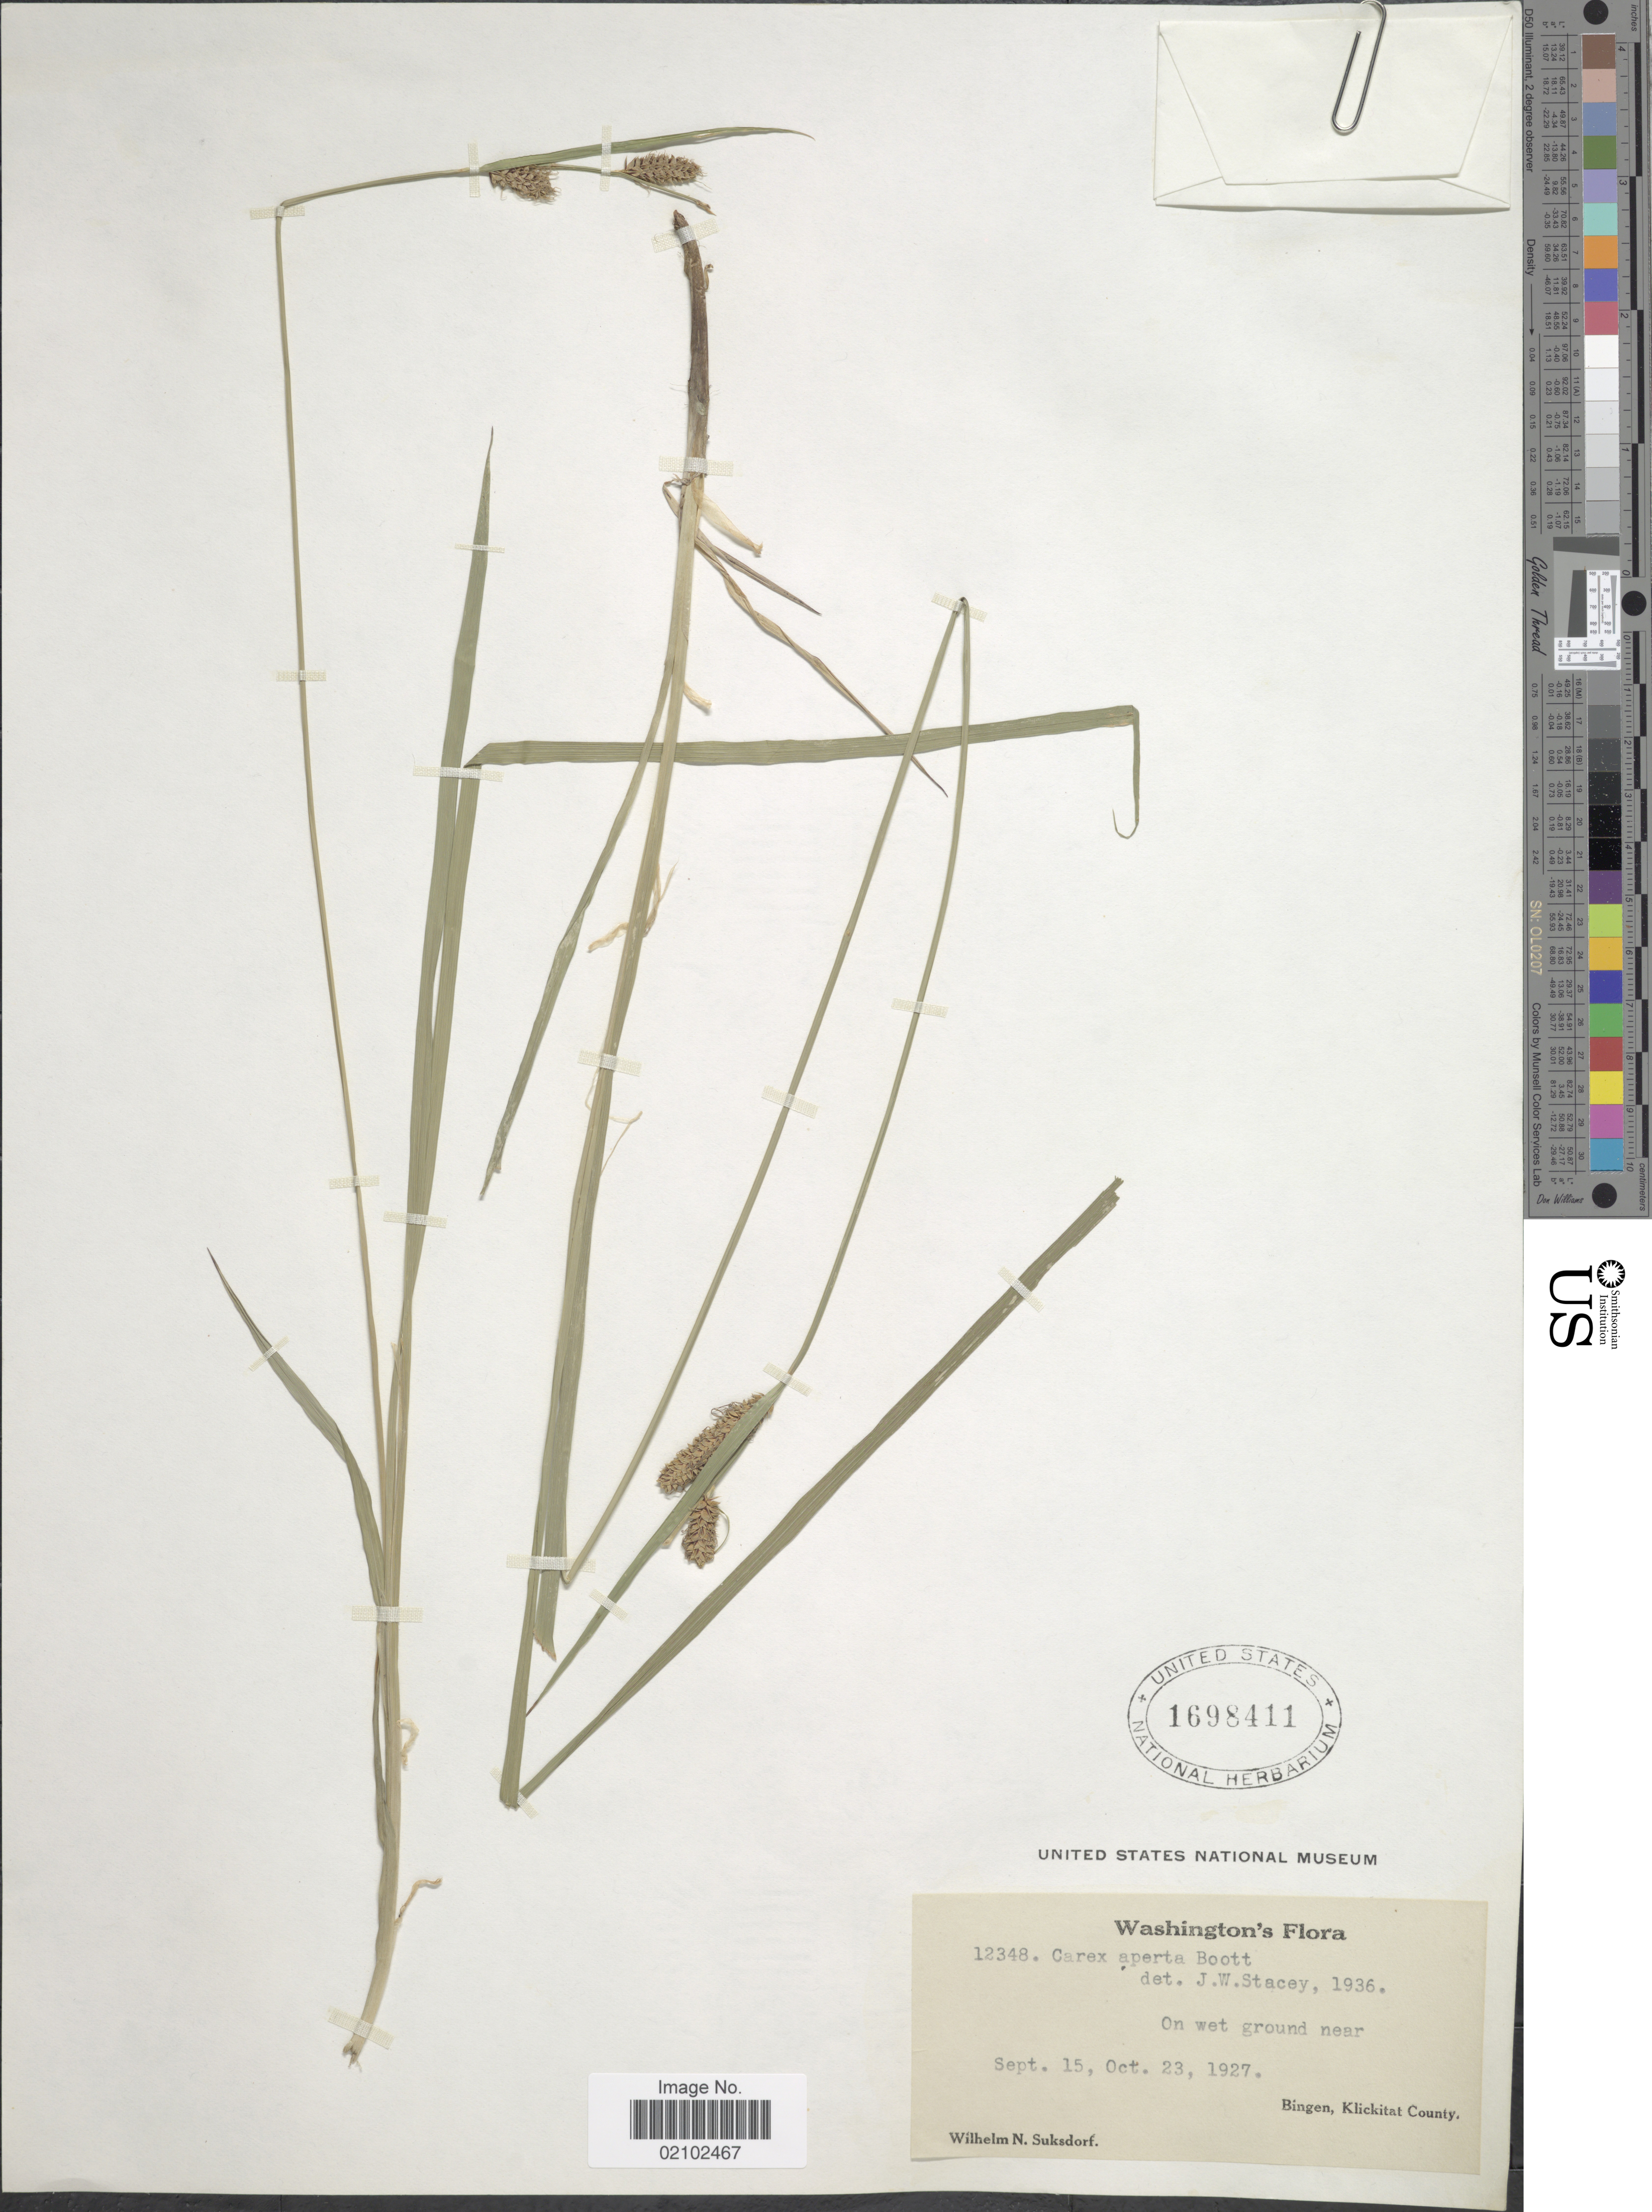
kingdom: Plantae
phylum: Tracheophyta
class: Liliopsida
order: Poales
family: Cyperaceae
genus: Carex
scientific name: Carex aperta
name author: Boott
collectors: W. N. Suksdorf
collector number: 12348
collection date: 1927-09-15/1927-10-23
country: United States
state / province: Washington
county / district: Klickitat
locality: On wet ground near, Bingen, Klickitat County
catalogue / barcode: US 1698411